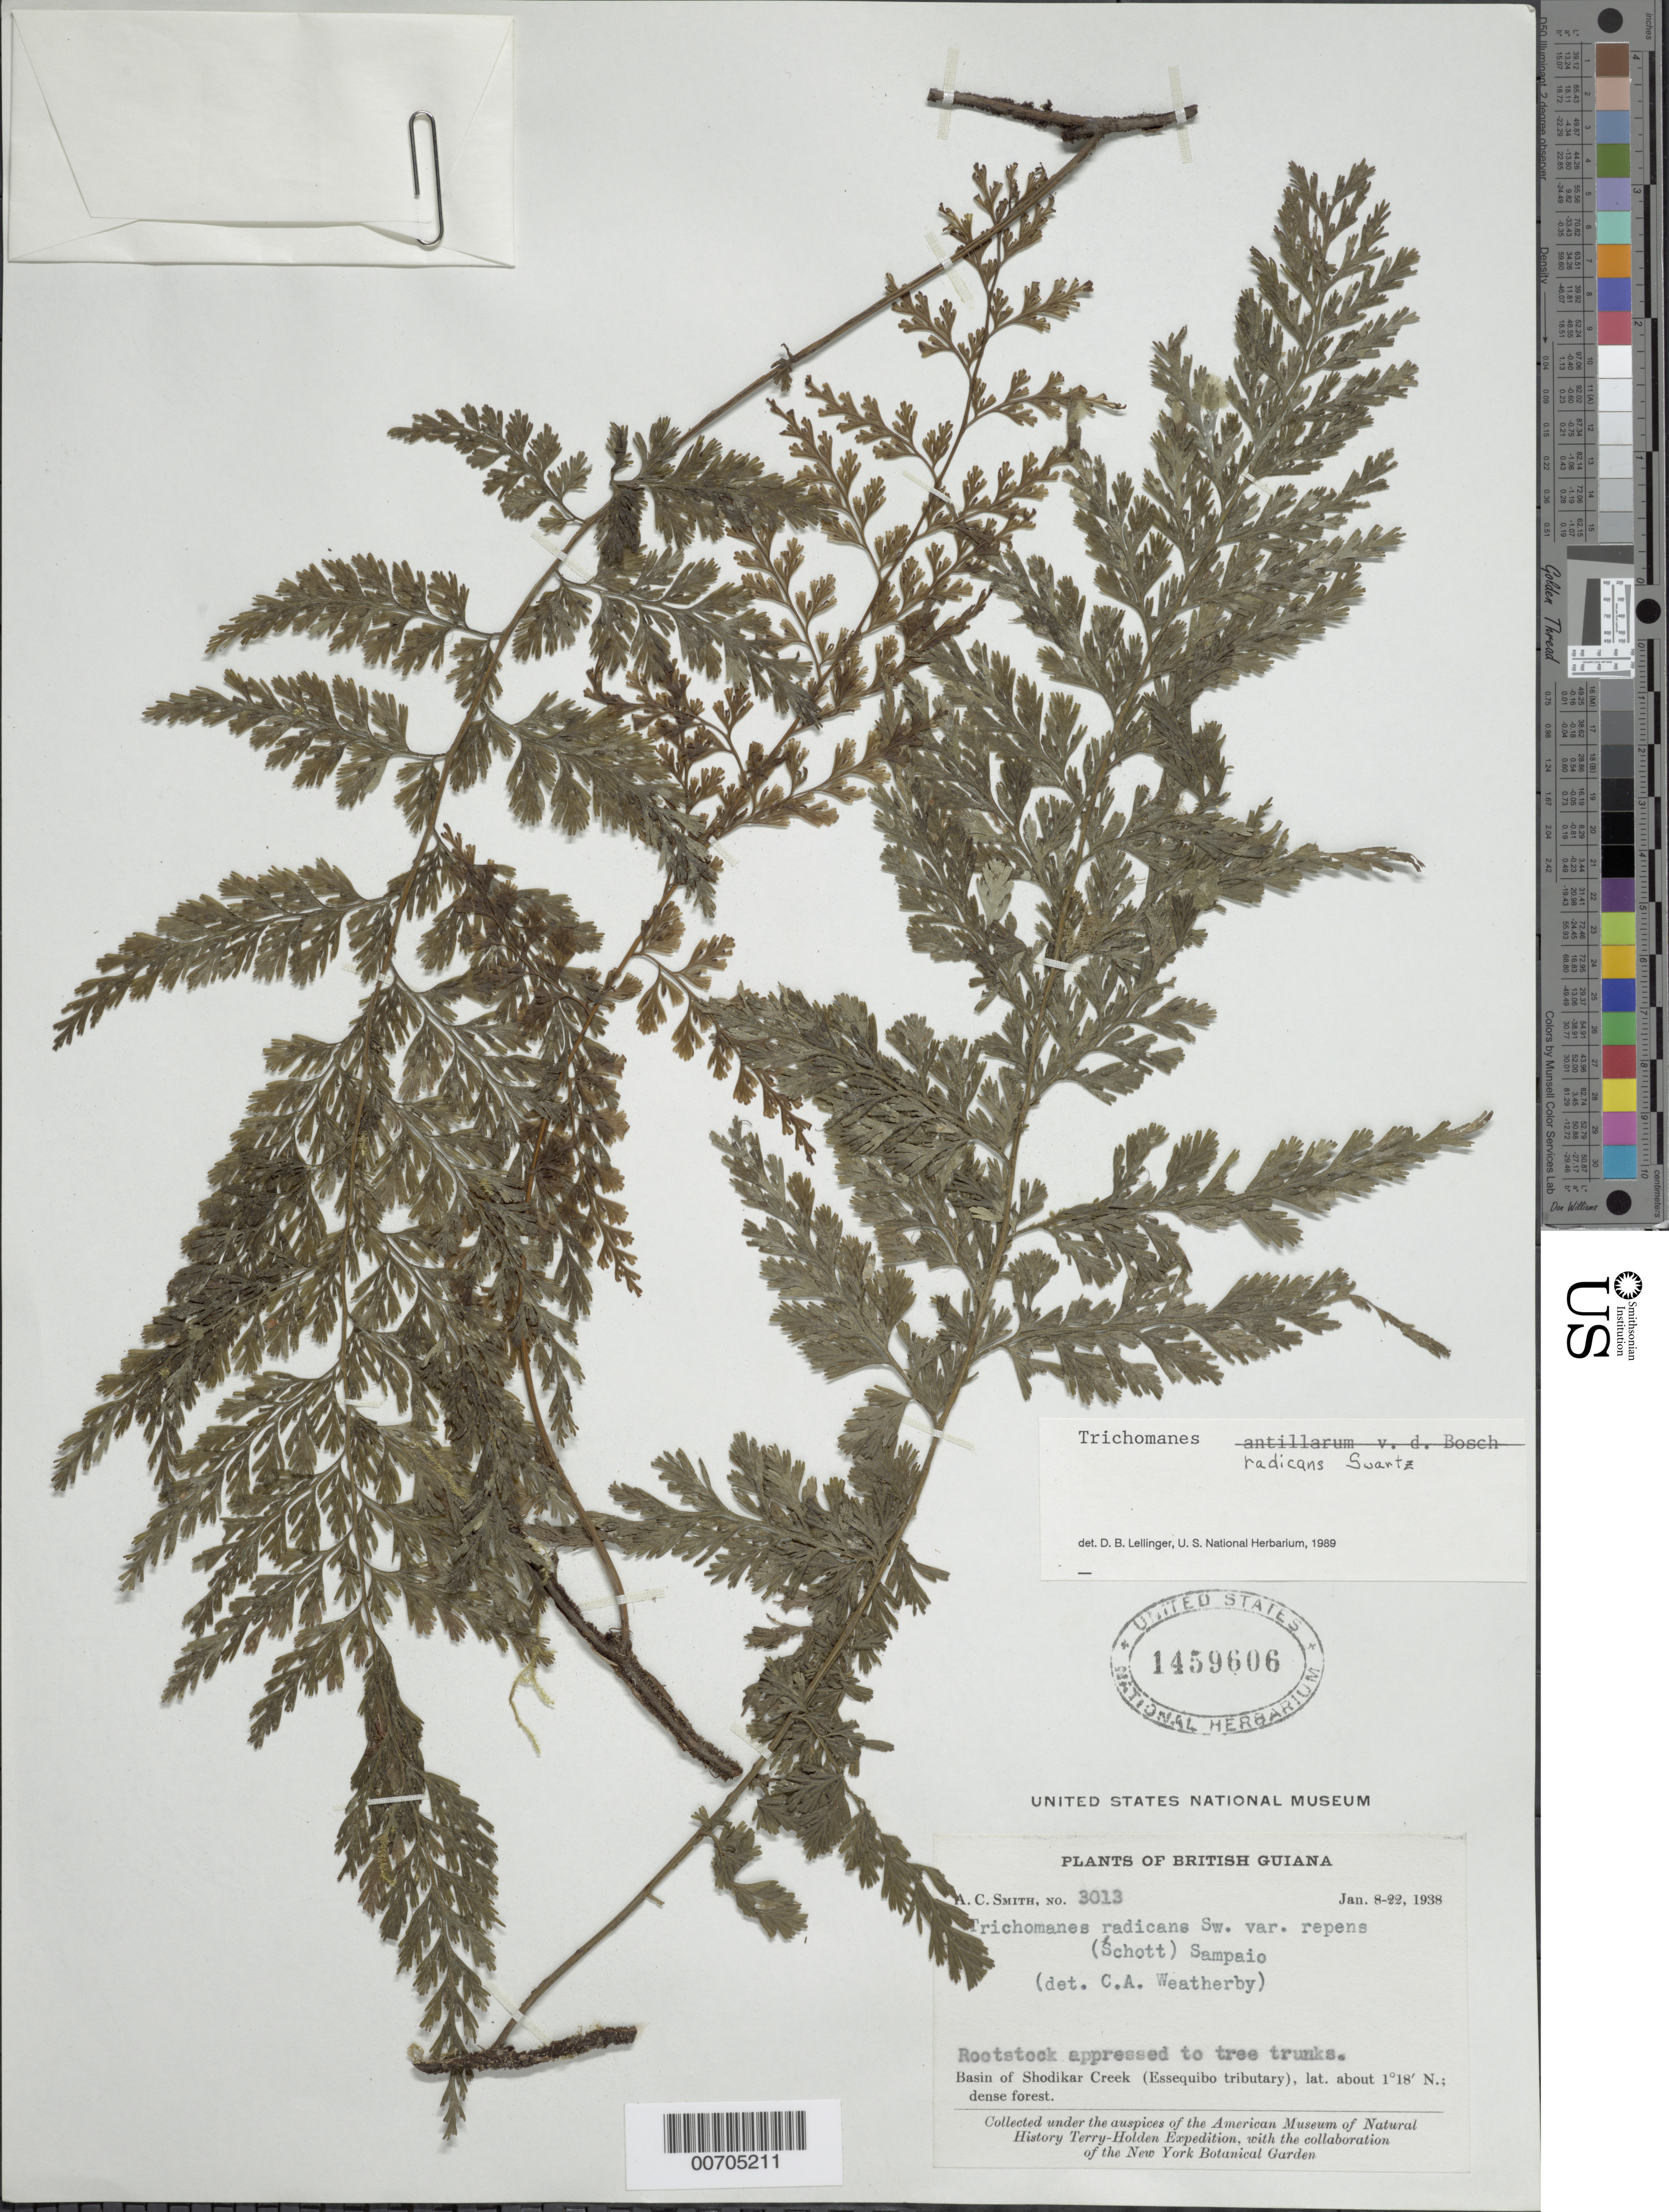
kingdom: Plantae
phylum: Tracheophyta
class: Polypodiopsida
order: Hymenophyllales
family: Hymenophyllaceae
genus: Vandenboschia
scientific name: Vandenboschia radicans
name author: (Sw.) Copel.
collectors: A. C. Smith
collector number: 3013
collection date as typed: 8-Jan-38 to 22-Jan-38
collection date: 1938-01-08/1938-01-22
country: Guyana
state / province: U. Takutu-U. Essequibo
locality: Shodikar Creek, basin of (Essequibo tributary)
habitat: Dense forest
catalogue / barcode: US 1459606